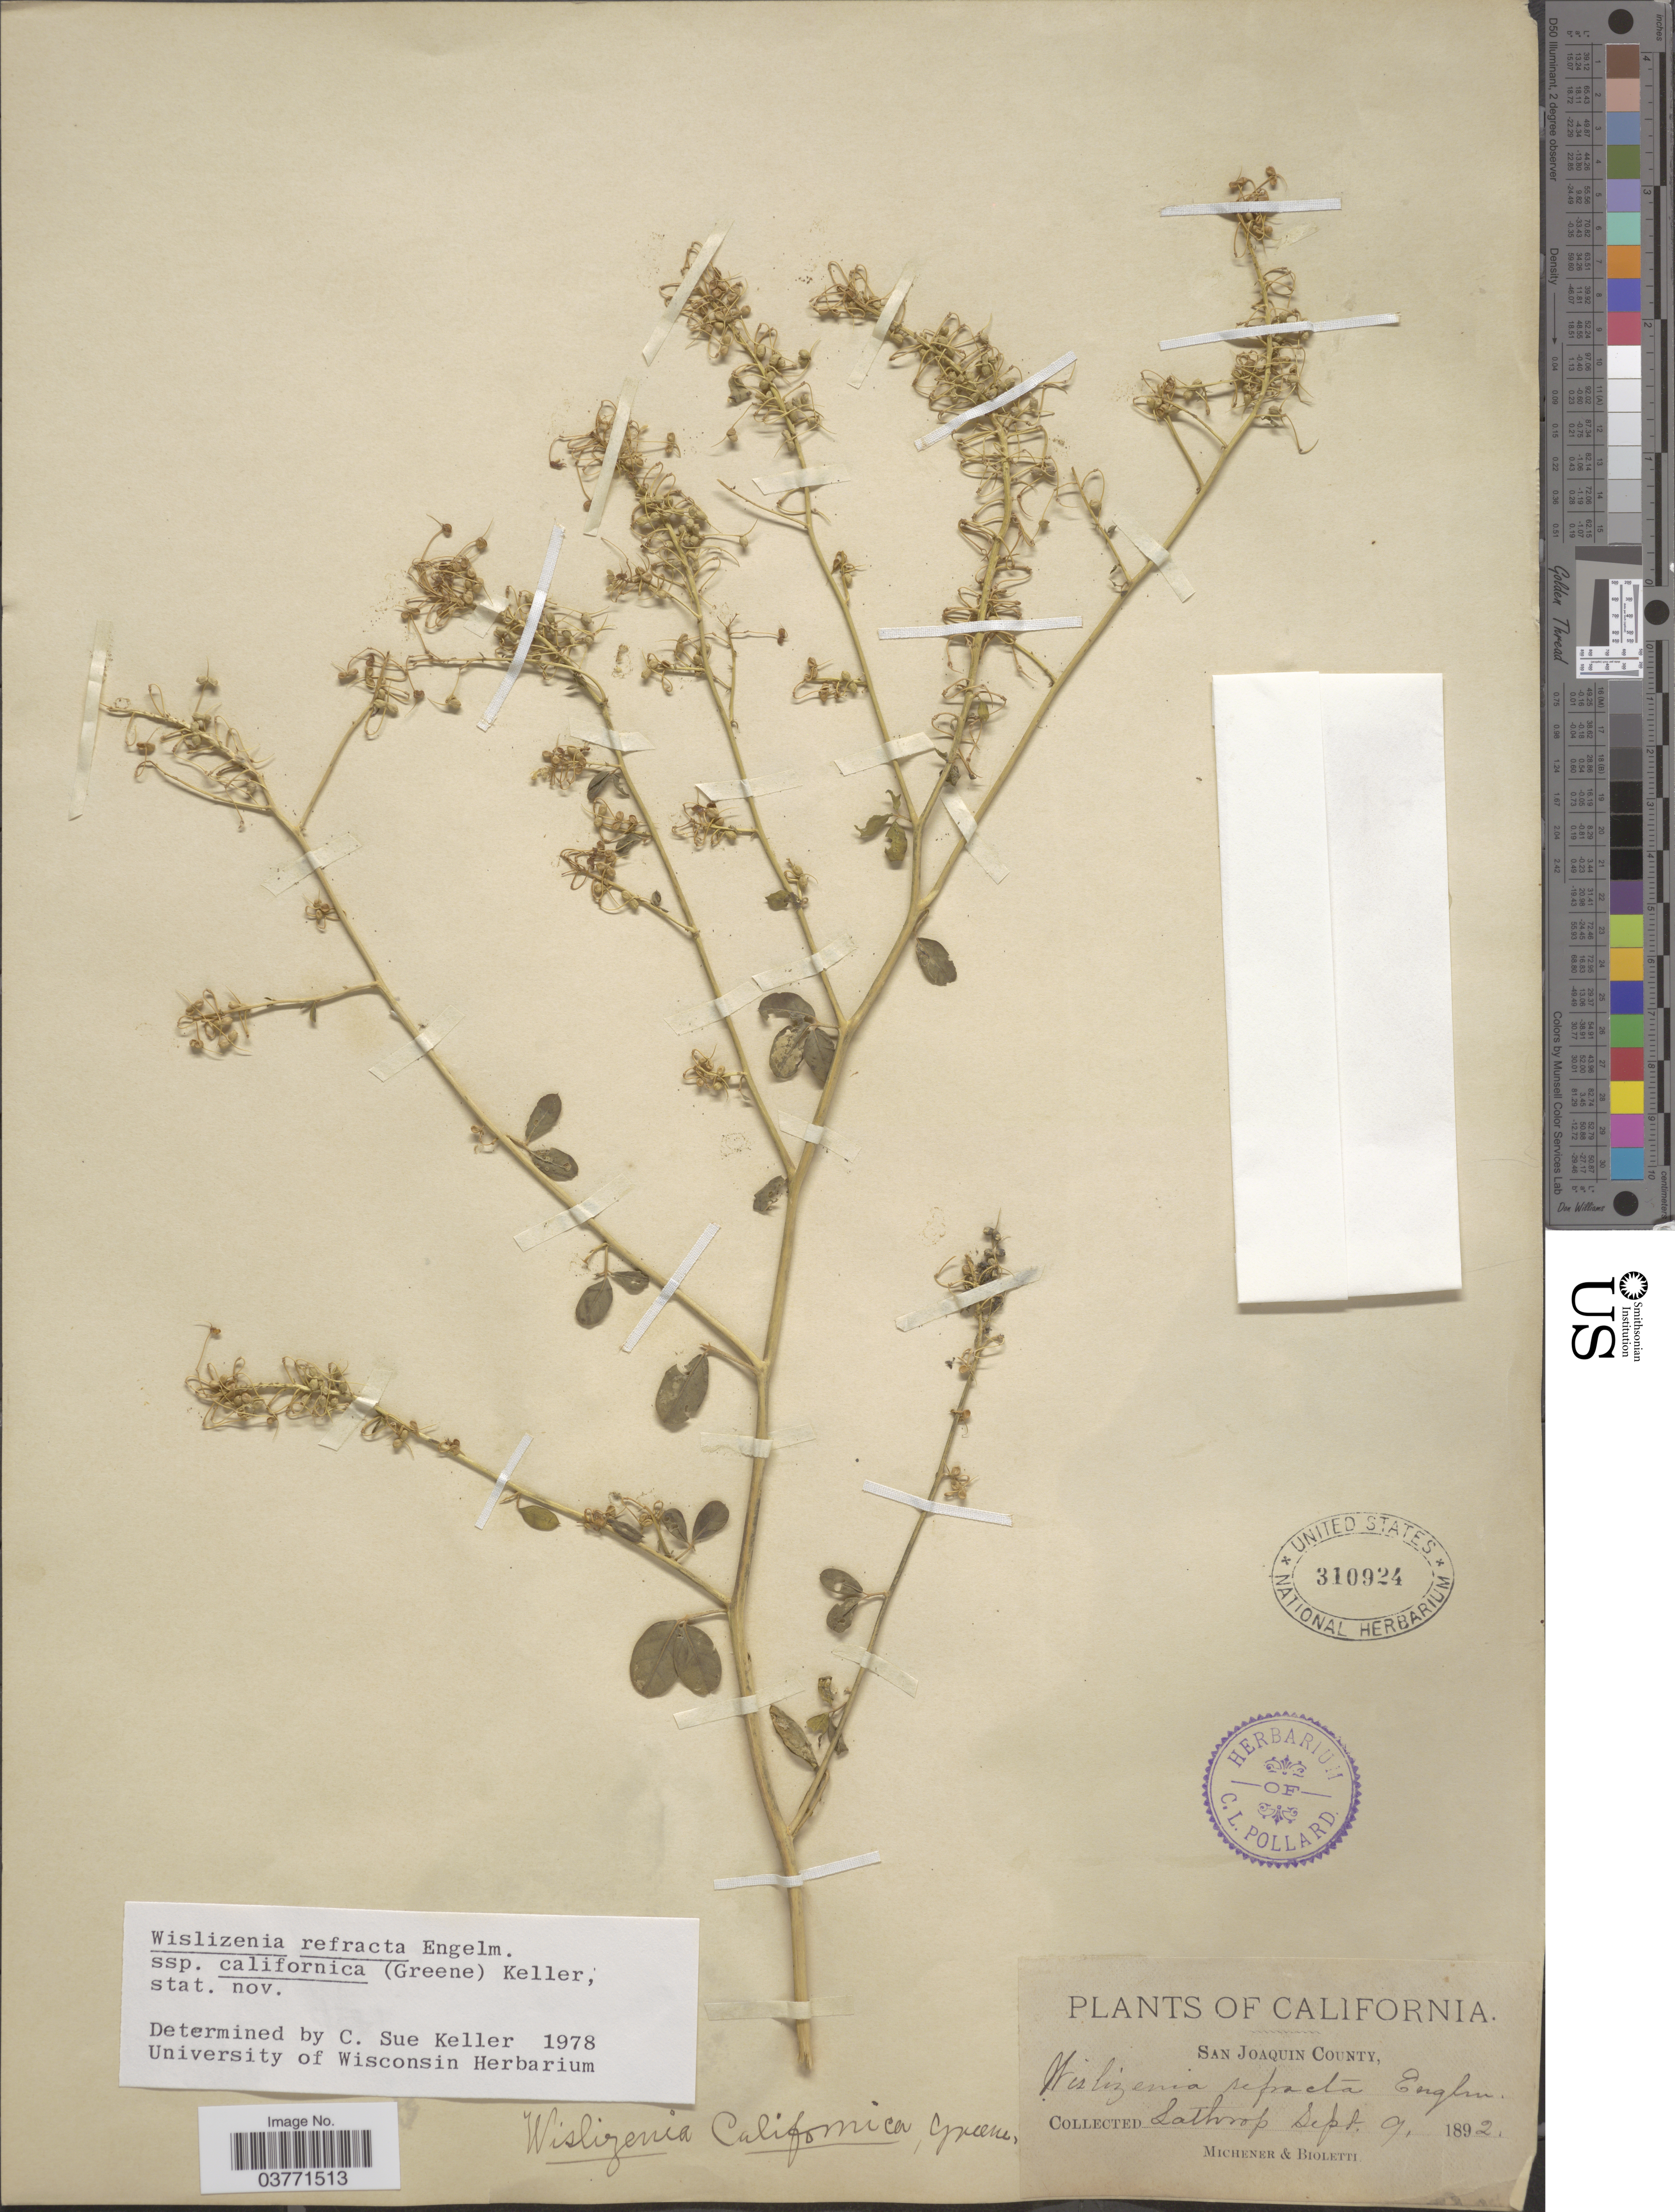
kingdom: Plantae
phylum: Tracheophyta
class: Magnoliopsida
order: Brassicales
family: Cleomaceae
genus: Cleomella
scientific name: Cleomella californica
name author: (Greene) Roalson & J.C. Hall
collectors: -. Michener & -- Bioletti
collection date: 1892-09-09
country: United States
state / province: California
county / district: San Joaquin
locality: San Joaquin County. Lathrop.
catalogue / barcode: US 310924